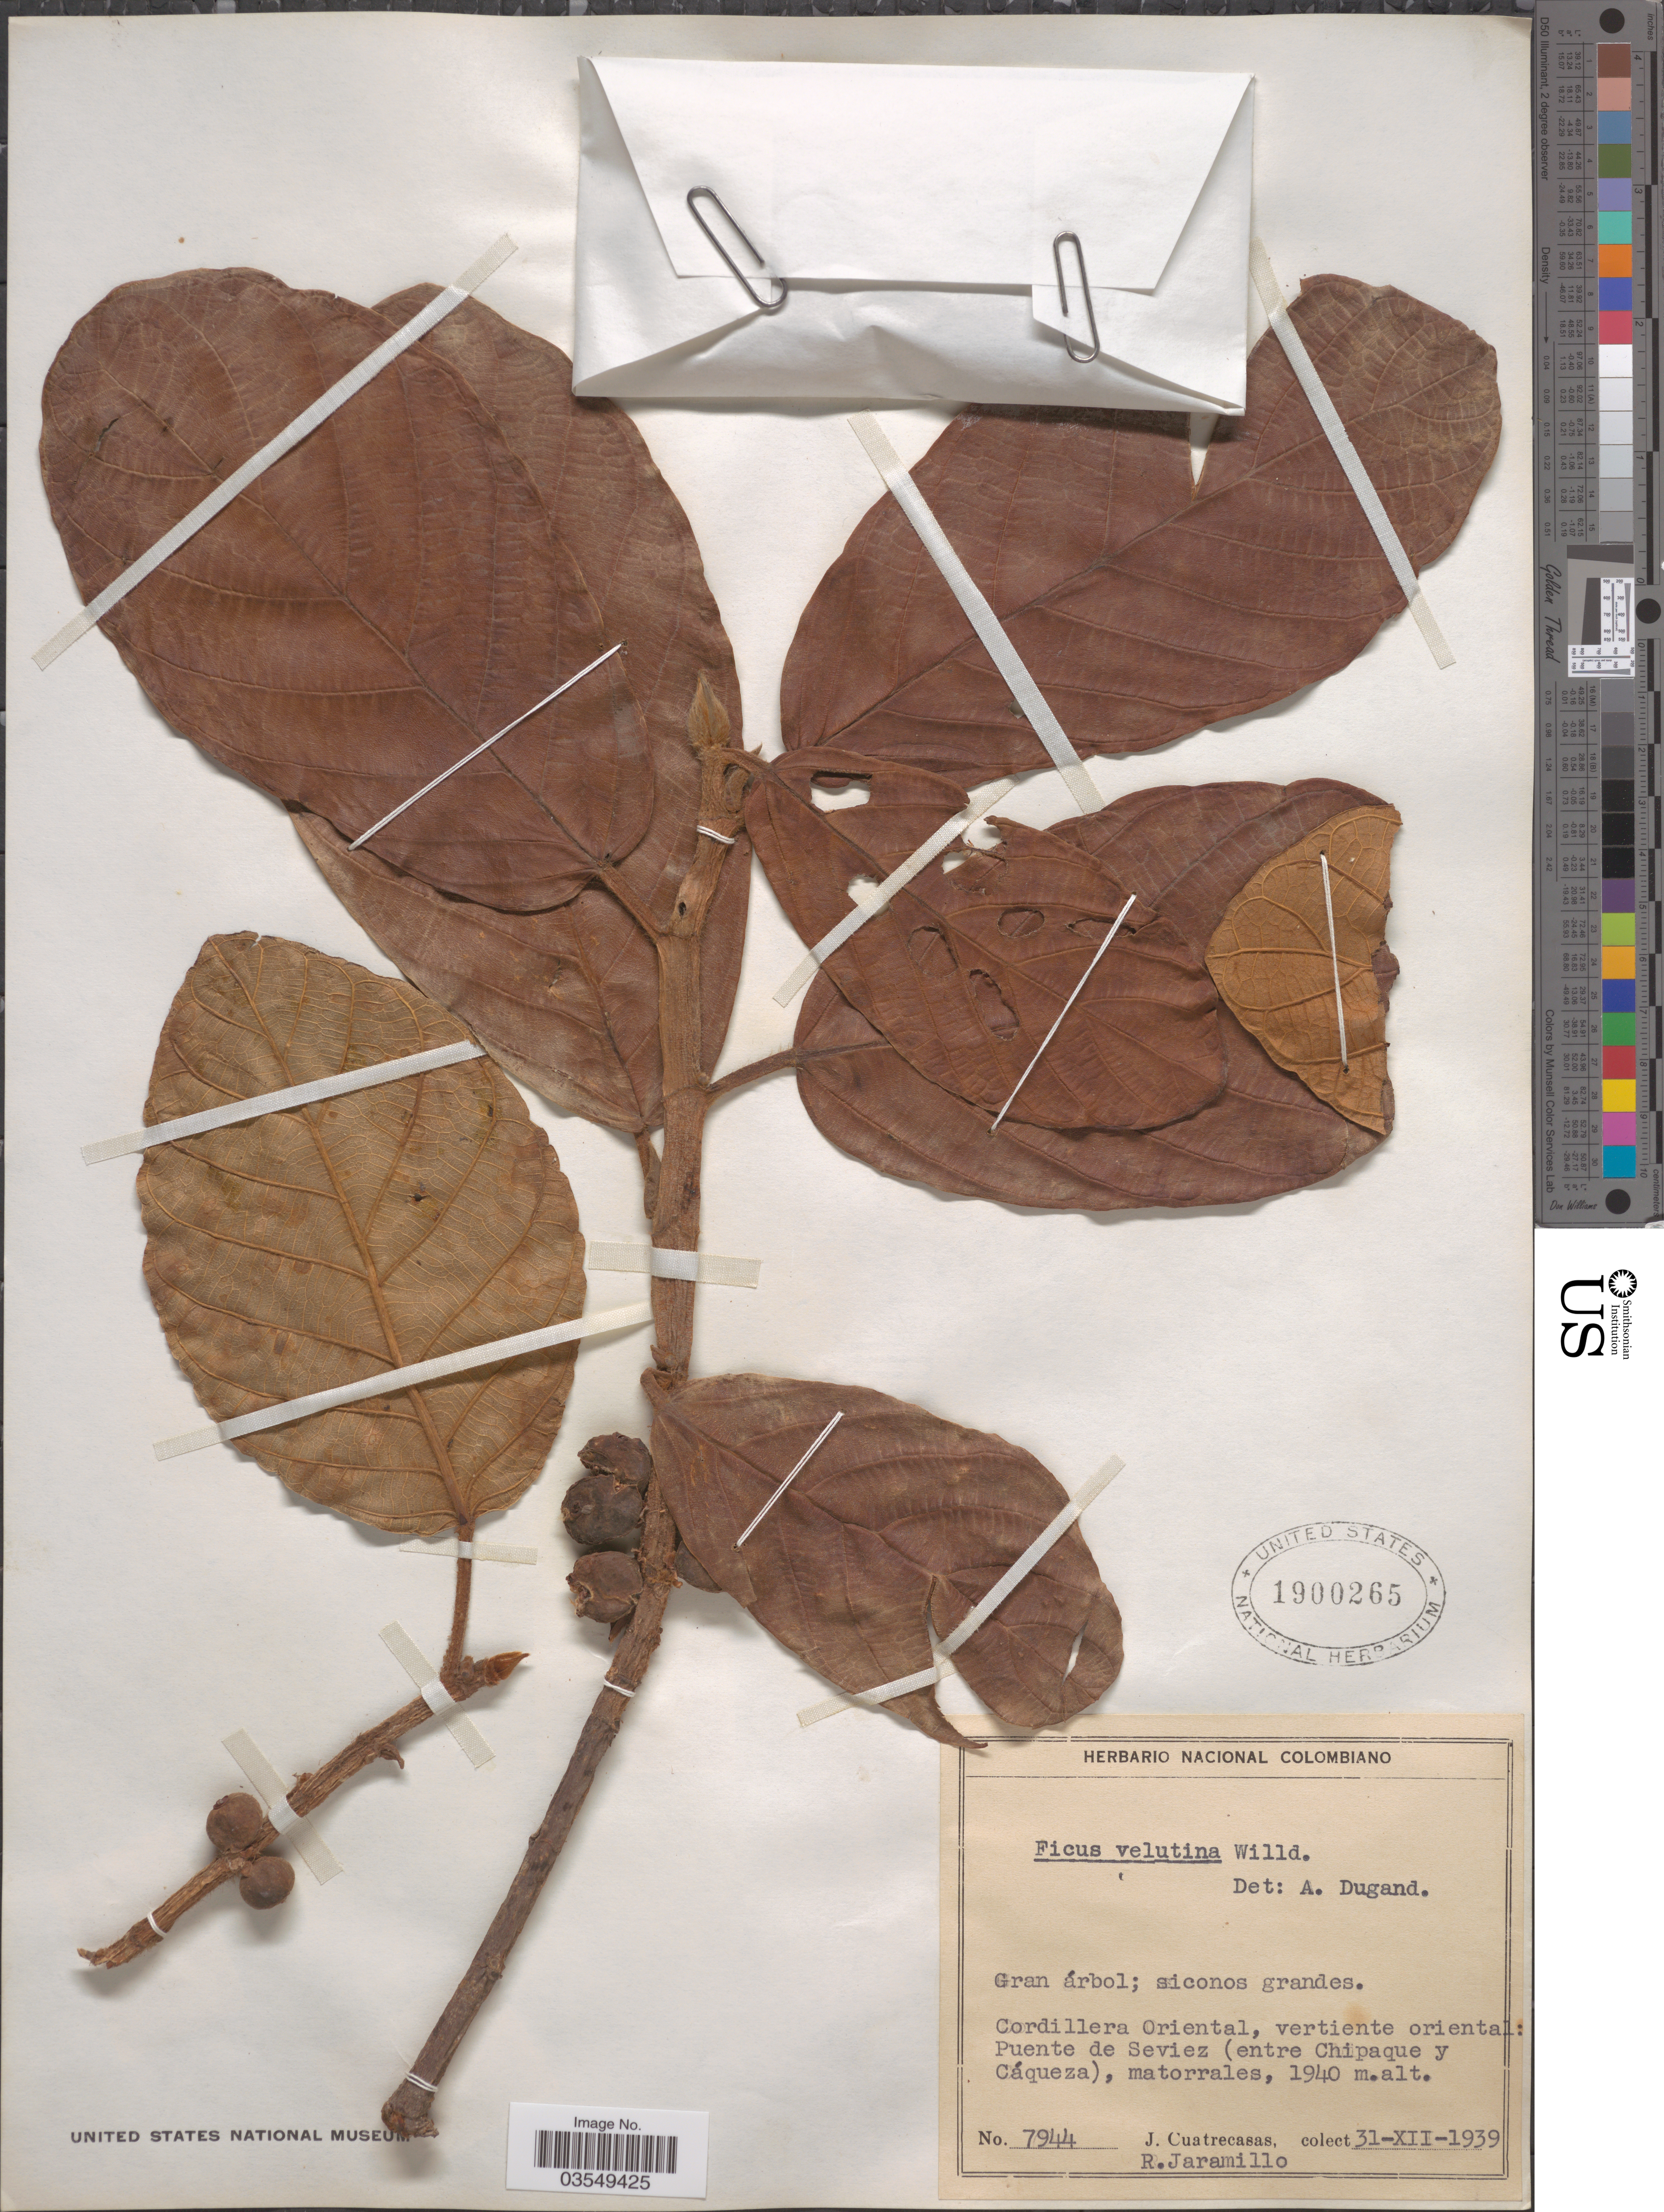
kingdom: Plantae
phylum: Tracheophyta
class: Magnoliopsida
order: Rosales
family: Moraceae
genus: Ficus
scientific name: Ficus velutina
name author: Humb. & Bonpl. ex Willd.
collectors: J. Cuatrecasas & R. Jaramillo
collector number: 7944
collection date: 1939-12-31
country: Colombia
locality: Cordillera Oriental, vertiente oriental: Puente de Seviez (entre Chipaque y Cáqueza).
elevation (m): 1940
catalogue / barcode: US 1900265